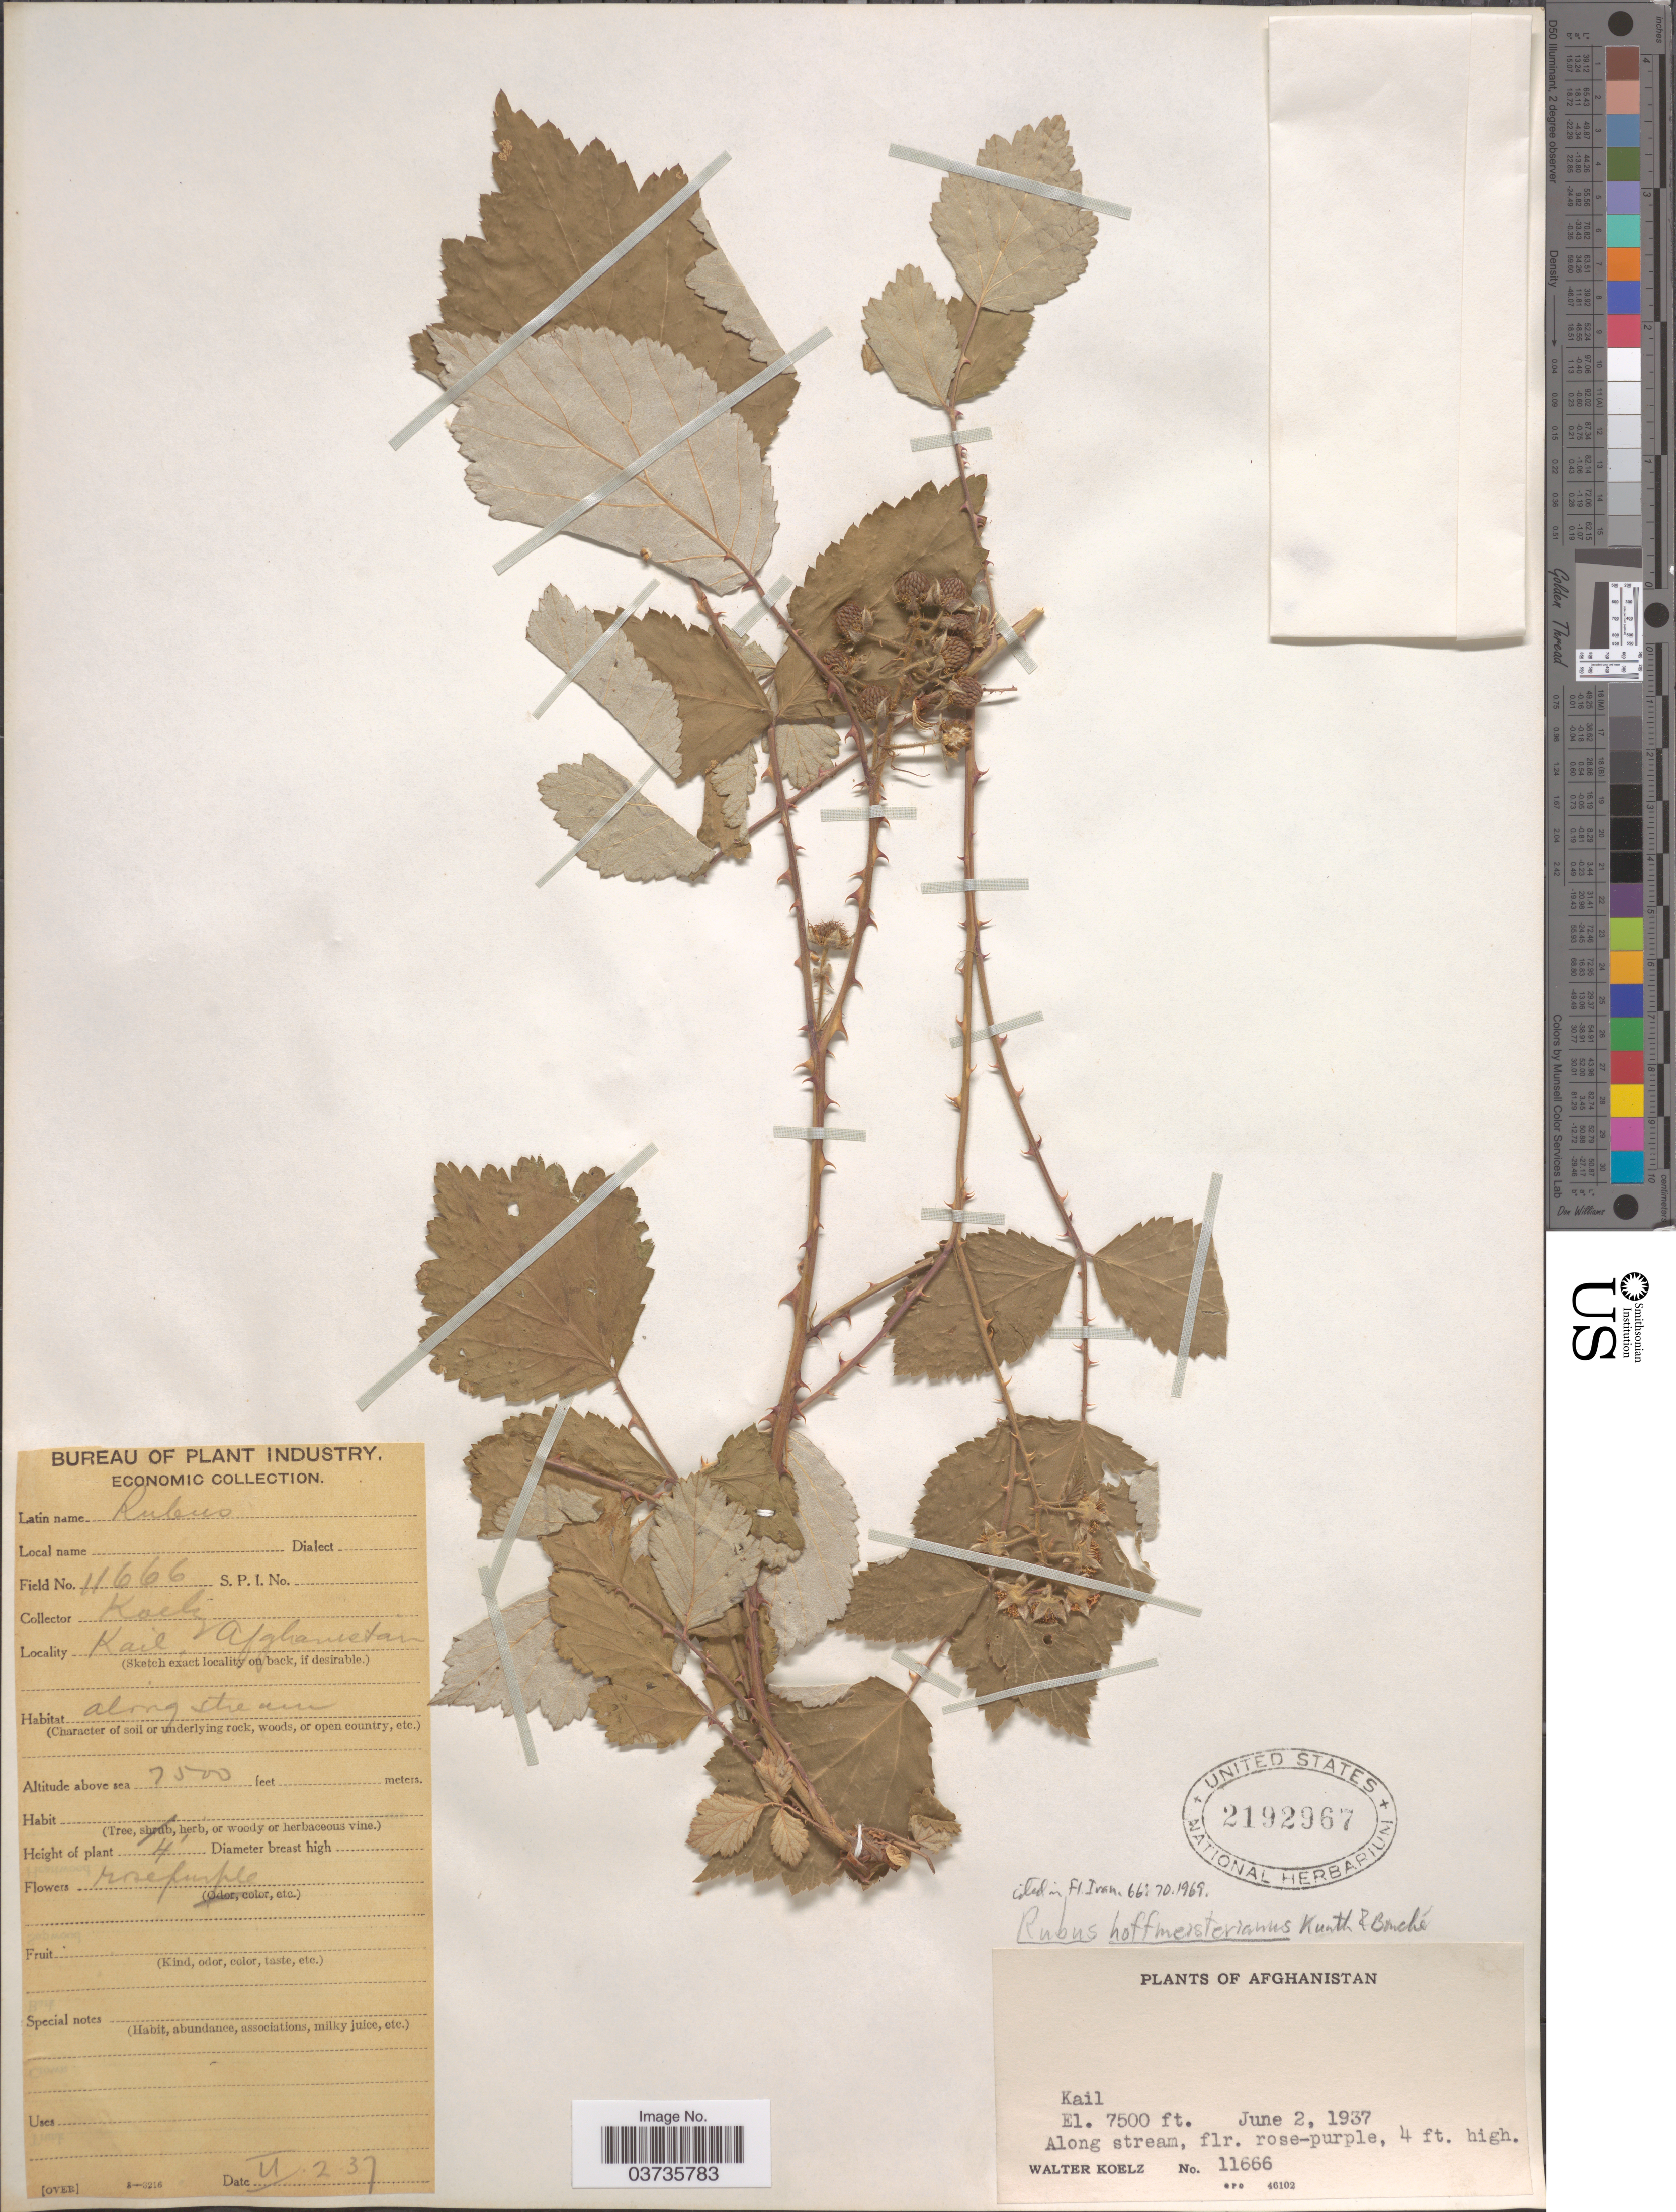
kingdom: Plantae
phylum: Tracheophyta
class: Magnoliopsida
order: Rosales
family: Rosaceae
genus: Rubus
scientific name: Rubus hoffmeisterianus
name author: Kunth & C.D. Bouché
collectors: W. N. Koelz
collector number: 11666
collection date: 1937-06-02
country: Afghanistan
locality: Kail.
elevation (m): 2286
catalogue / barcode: US 2192967